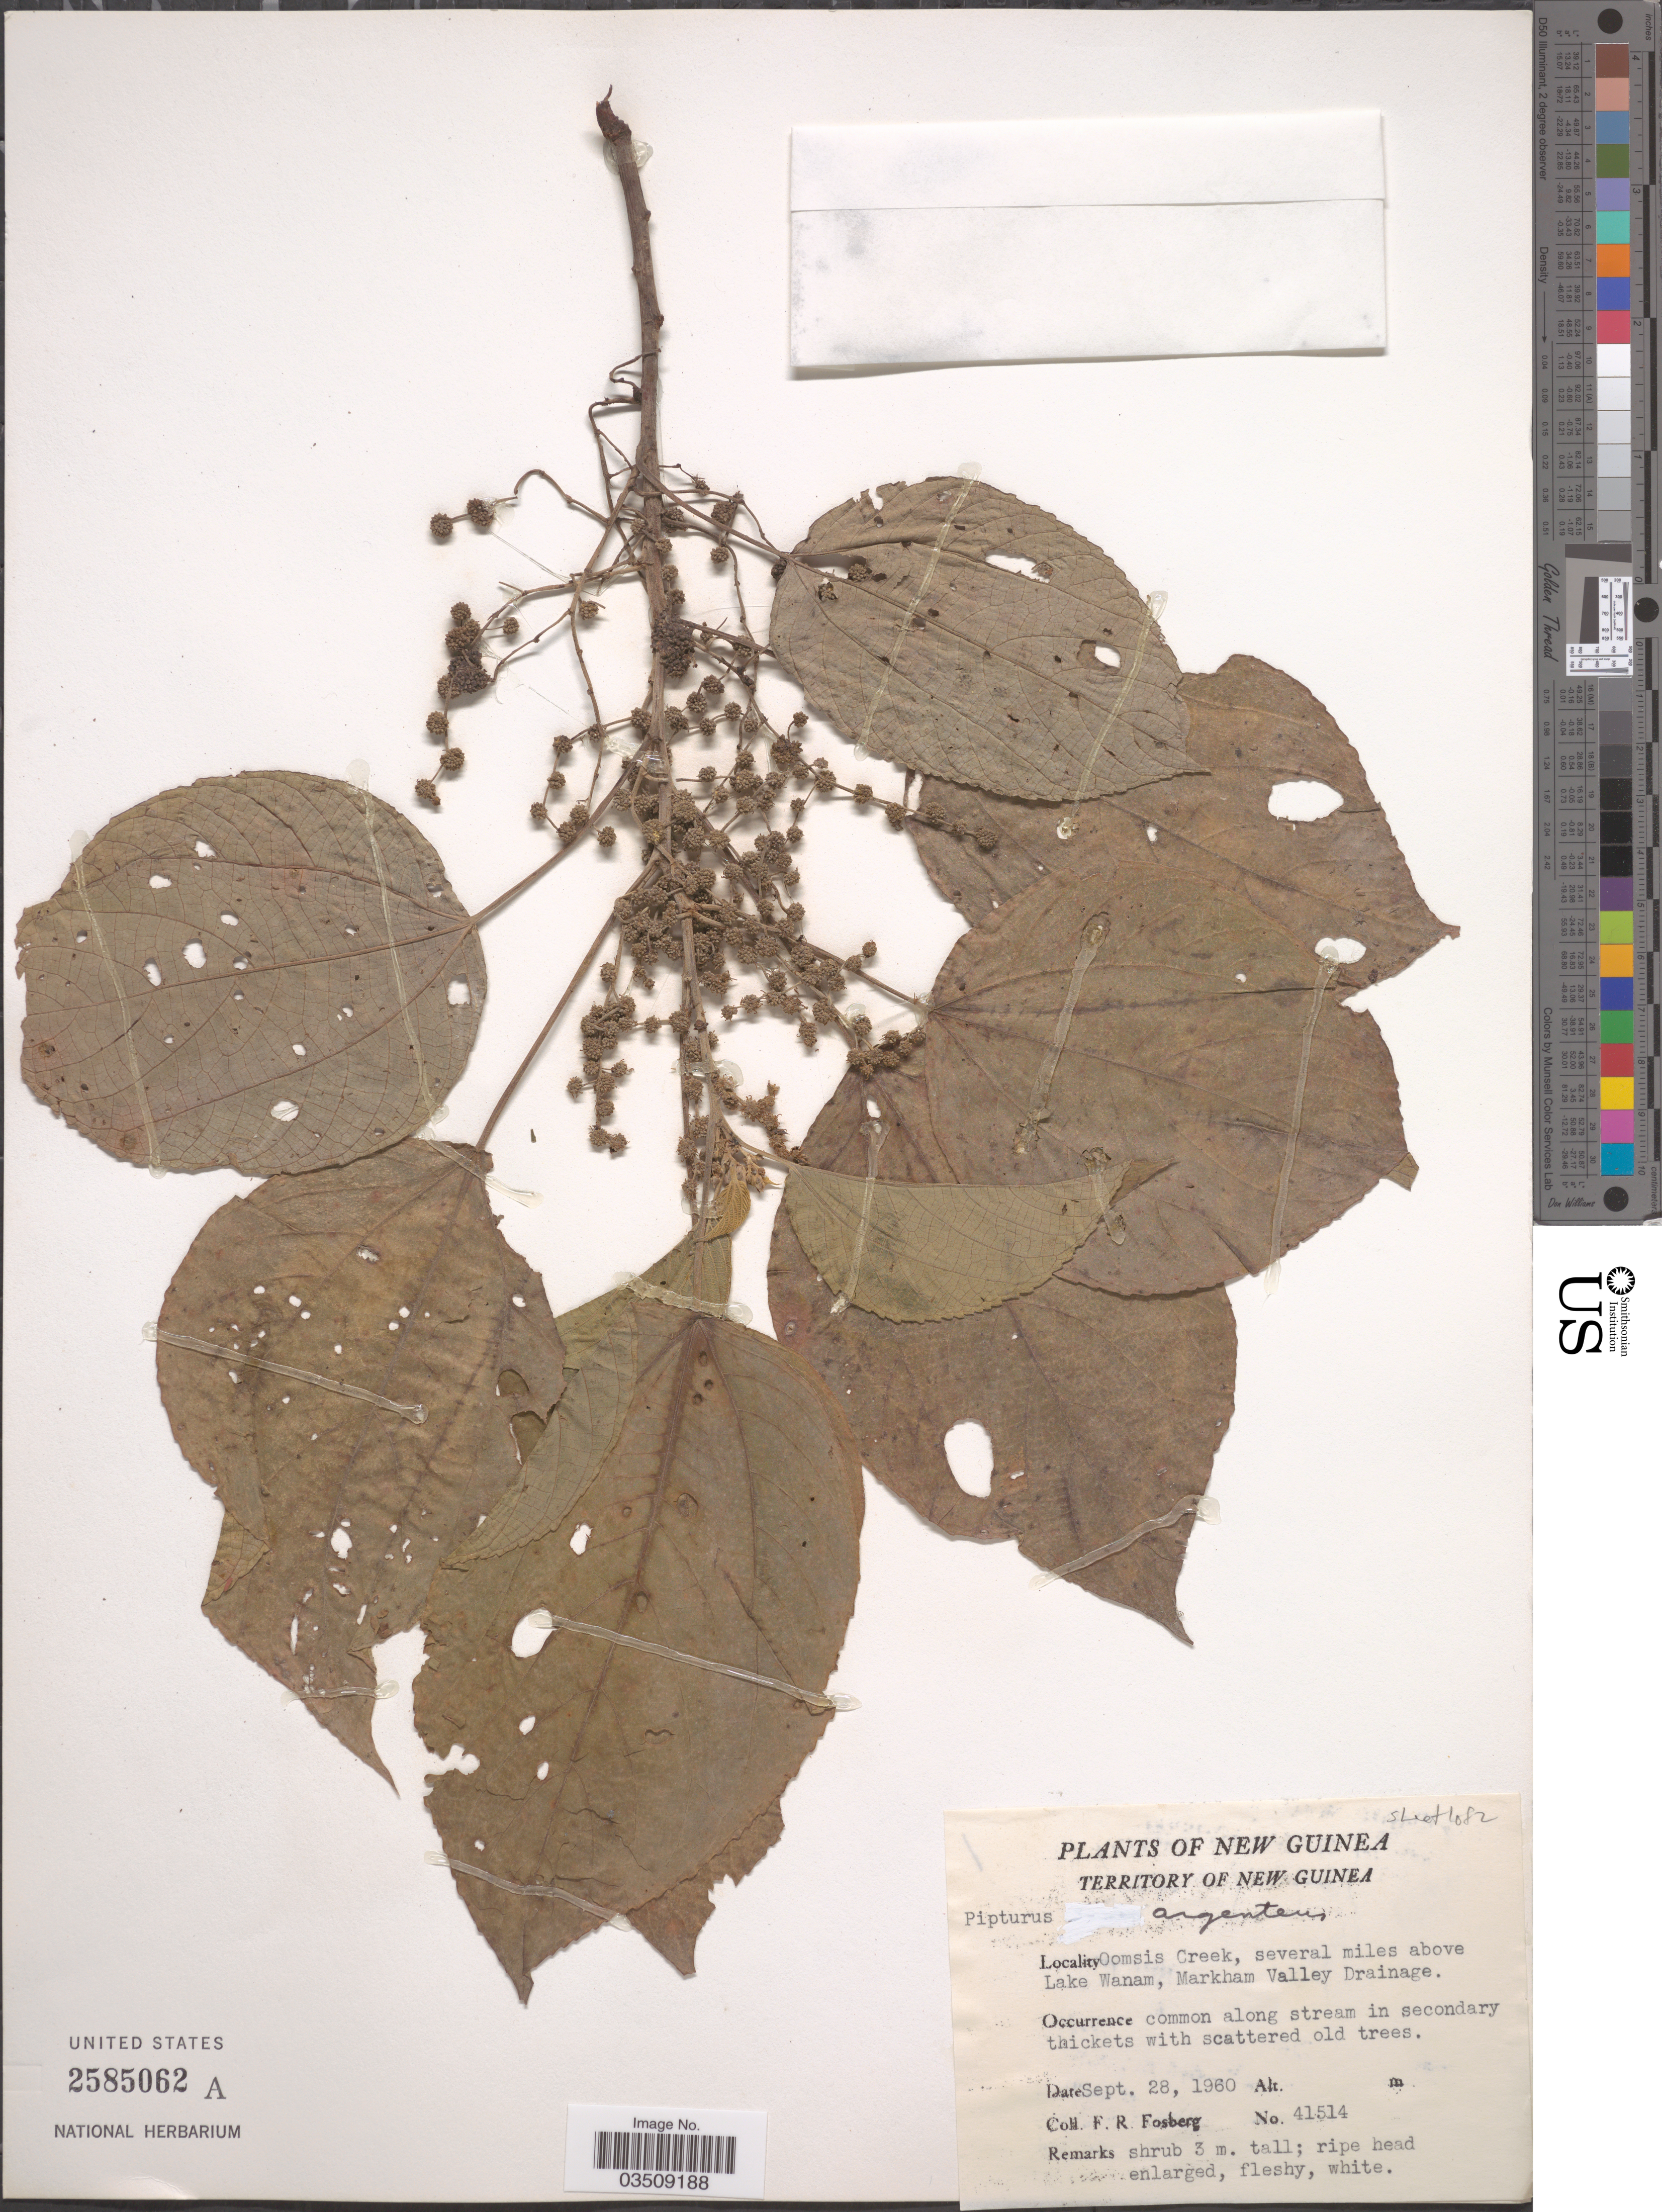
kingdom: Plantae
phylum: Tracheophyta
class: Magnoliopsida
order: Rosales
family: Urticaceae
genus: Pipturus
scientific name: Pipturus argenteus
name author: (G. Forst.) Wedd.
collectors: F. R. Fosberg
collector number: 41514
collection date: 1960-09-28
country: Papua New Guinea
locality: New Guinea. Territory of New Guinea. Oomsis Creek, several miles above Lake Wanan, Markham Valley Drainage.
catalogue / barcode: US 2585062A